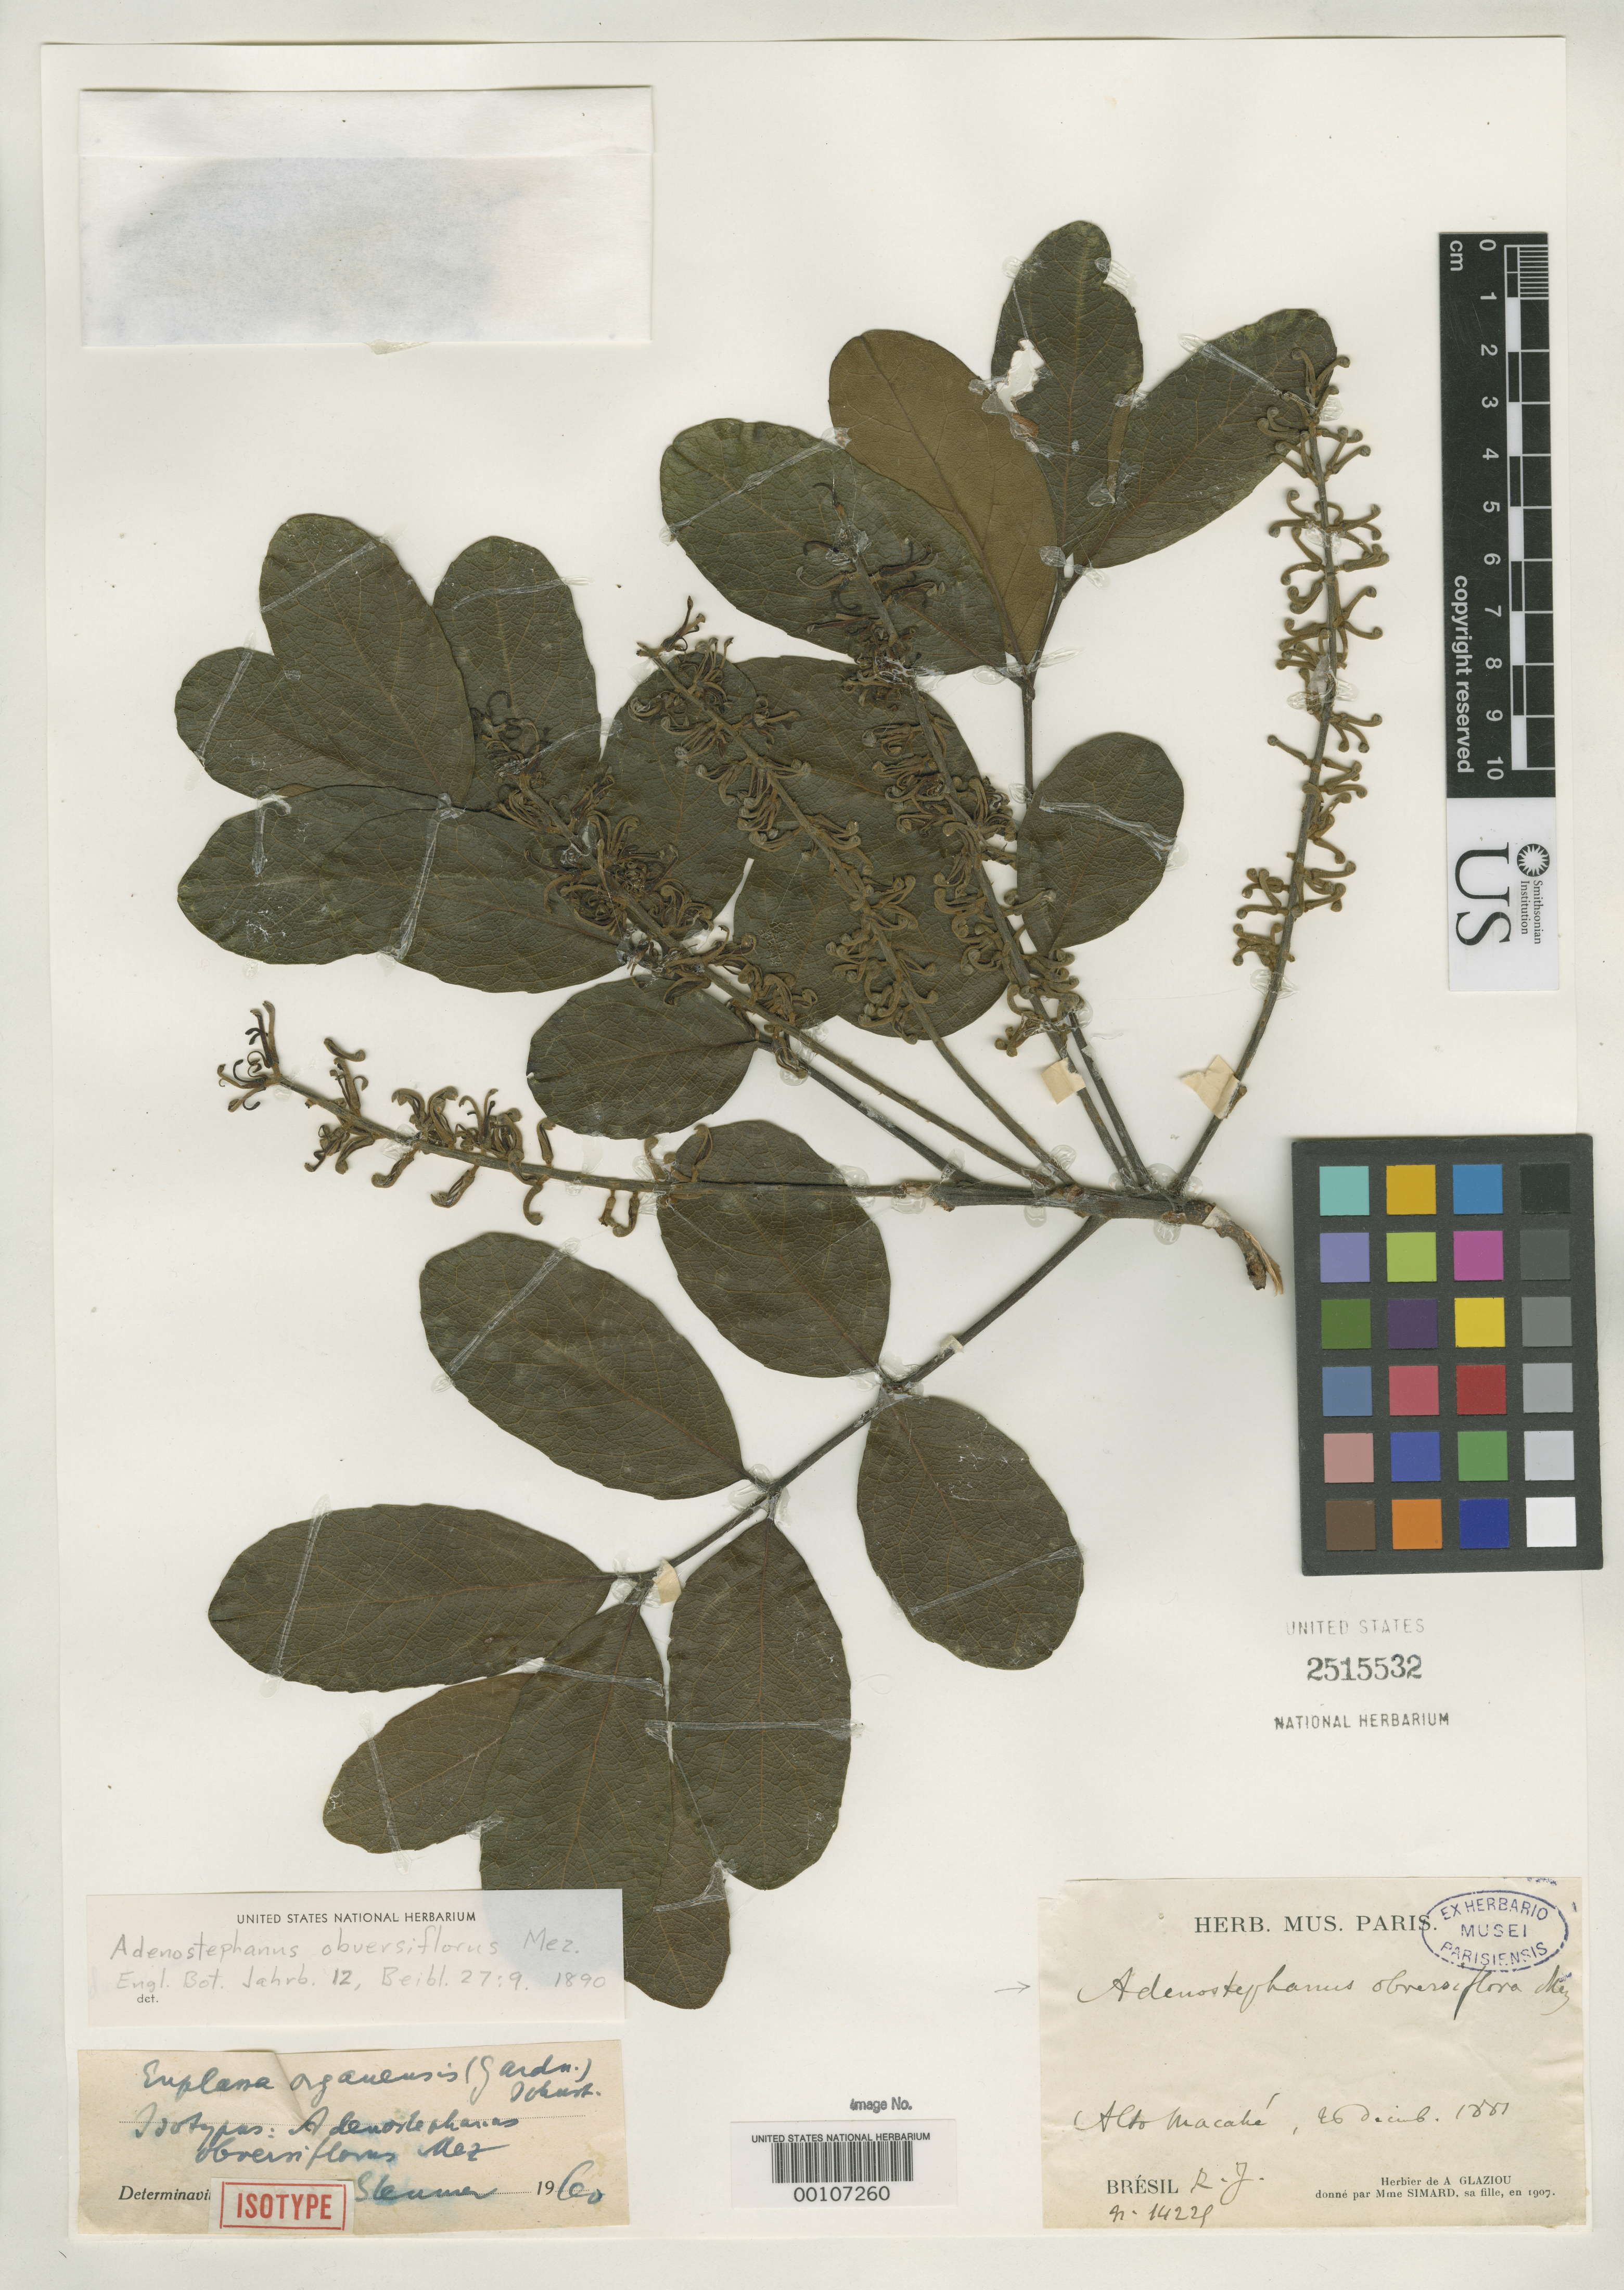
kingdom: Plantae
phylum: Tracheophyta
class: Magnoliopsida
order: Proteales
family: Proteaceae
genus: Adenostephanus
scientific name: Adenostephanus obversiflorus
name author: Mez ex Taub.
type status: Isotype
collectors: A. F. M. Glaziou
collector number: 14255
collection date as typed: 26 Dec 1881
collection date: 1881-12-26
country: Brazil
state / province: Rio de Janeiro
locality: Alto Macahe.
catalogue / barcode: US 2515532